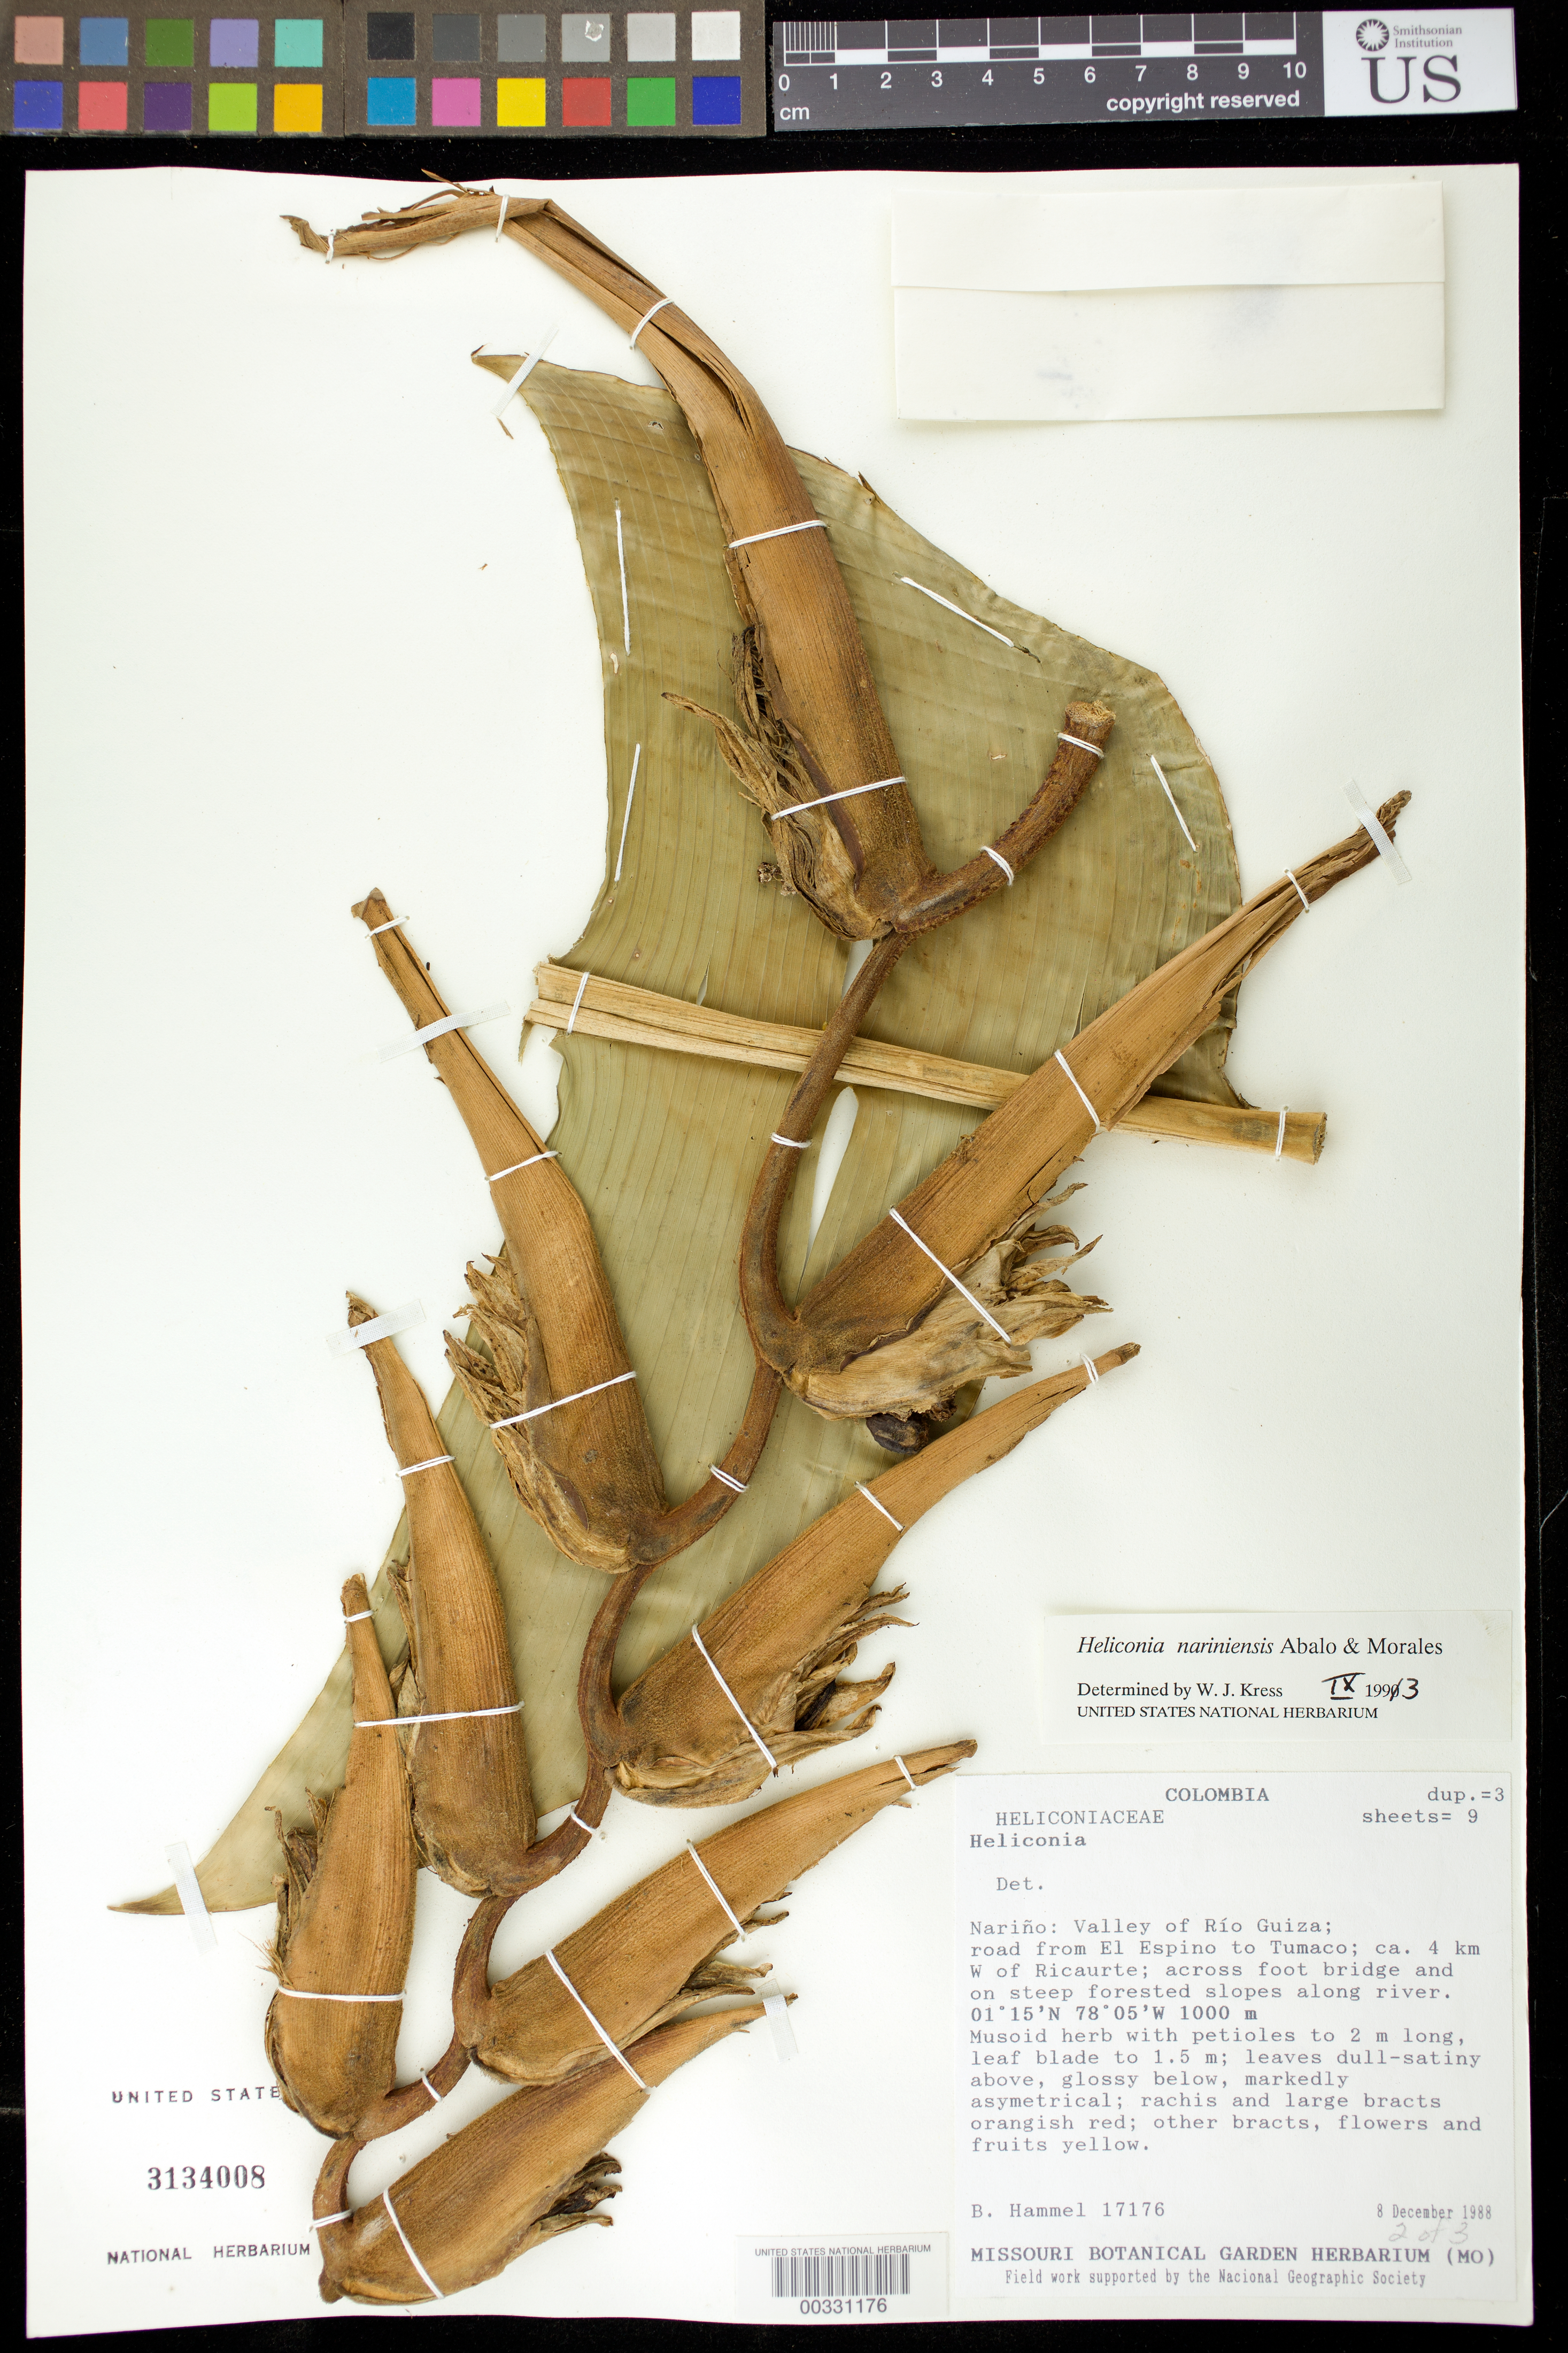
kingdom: Plantae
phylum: Tracheophyta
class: Liliopsida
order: Zingiberales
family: Heliconiaceae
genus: Heliconia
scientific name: Heliconia nariniensis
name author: Abalo & G. Morales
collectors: B. Hammel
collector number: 17176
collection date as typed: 08 Dec 1988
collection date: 1988-12-08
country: Colombia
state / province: Nariño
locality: Valley of Rio Guiza, road from el Espino to Tumaco, ca 4 km W of Ricaurte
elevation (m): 1000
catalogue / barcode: US 3134008